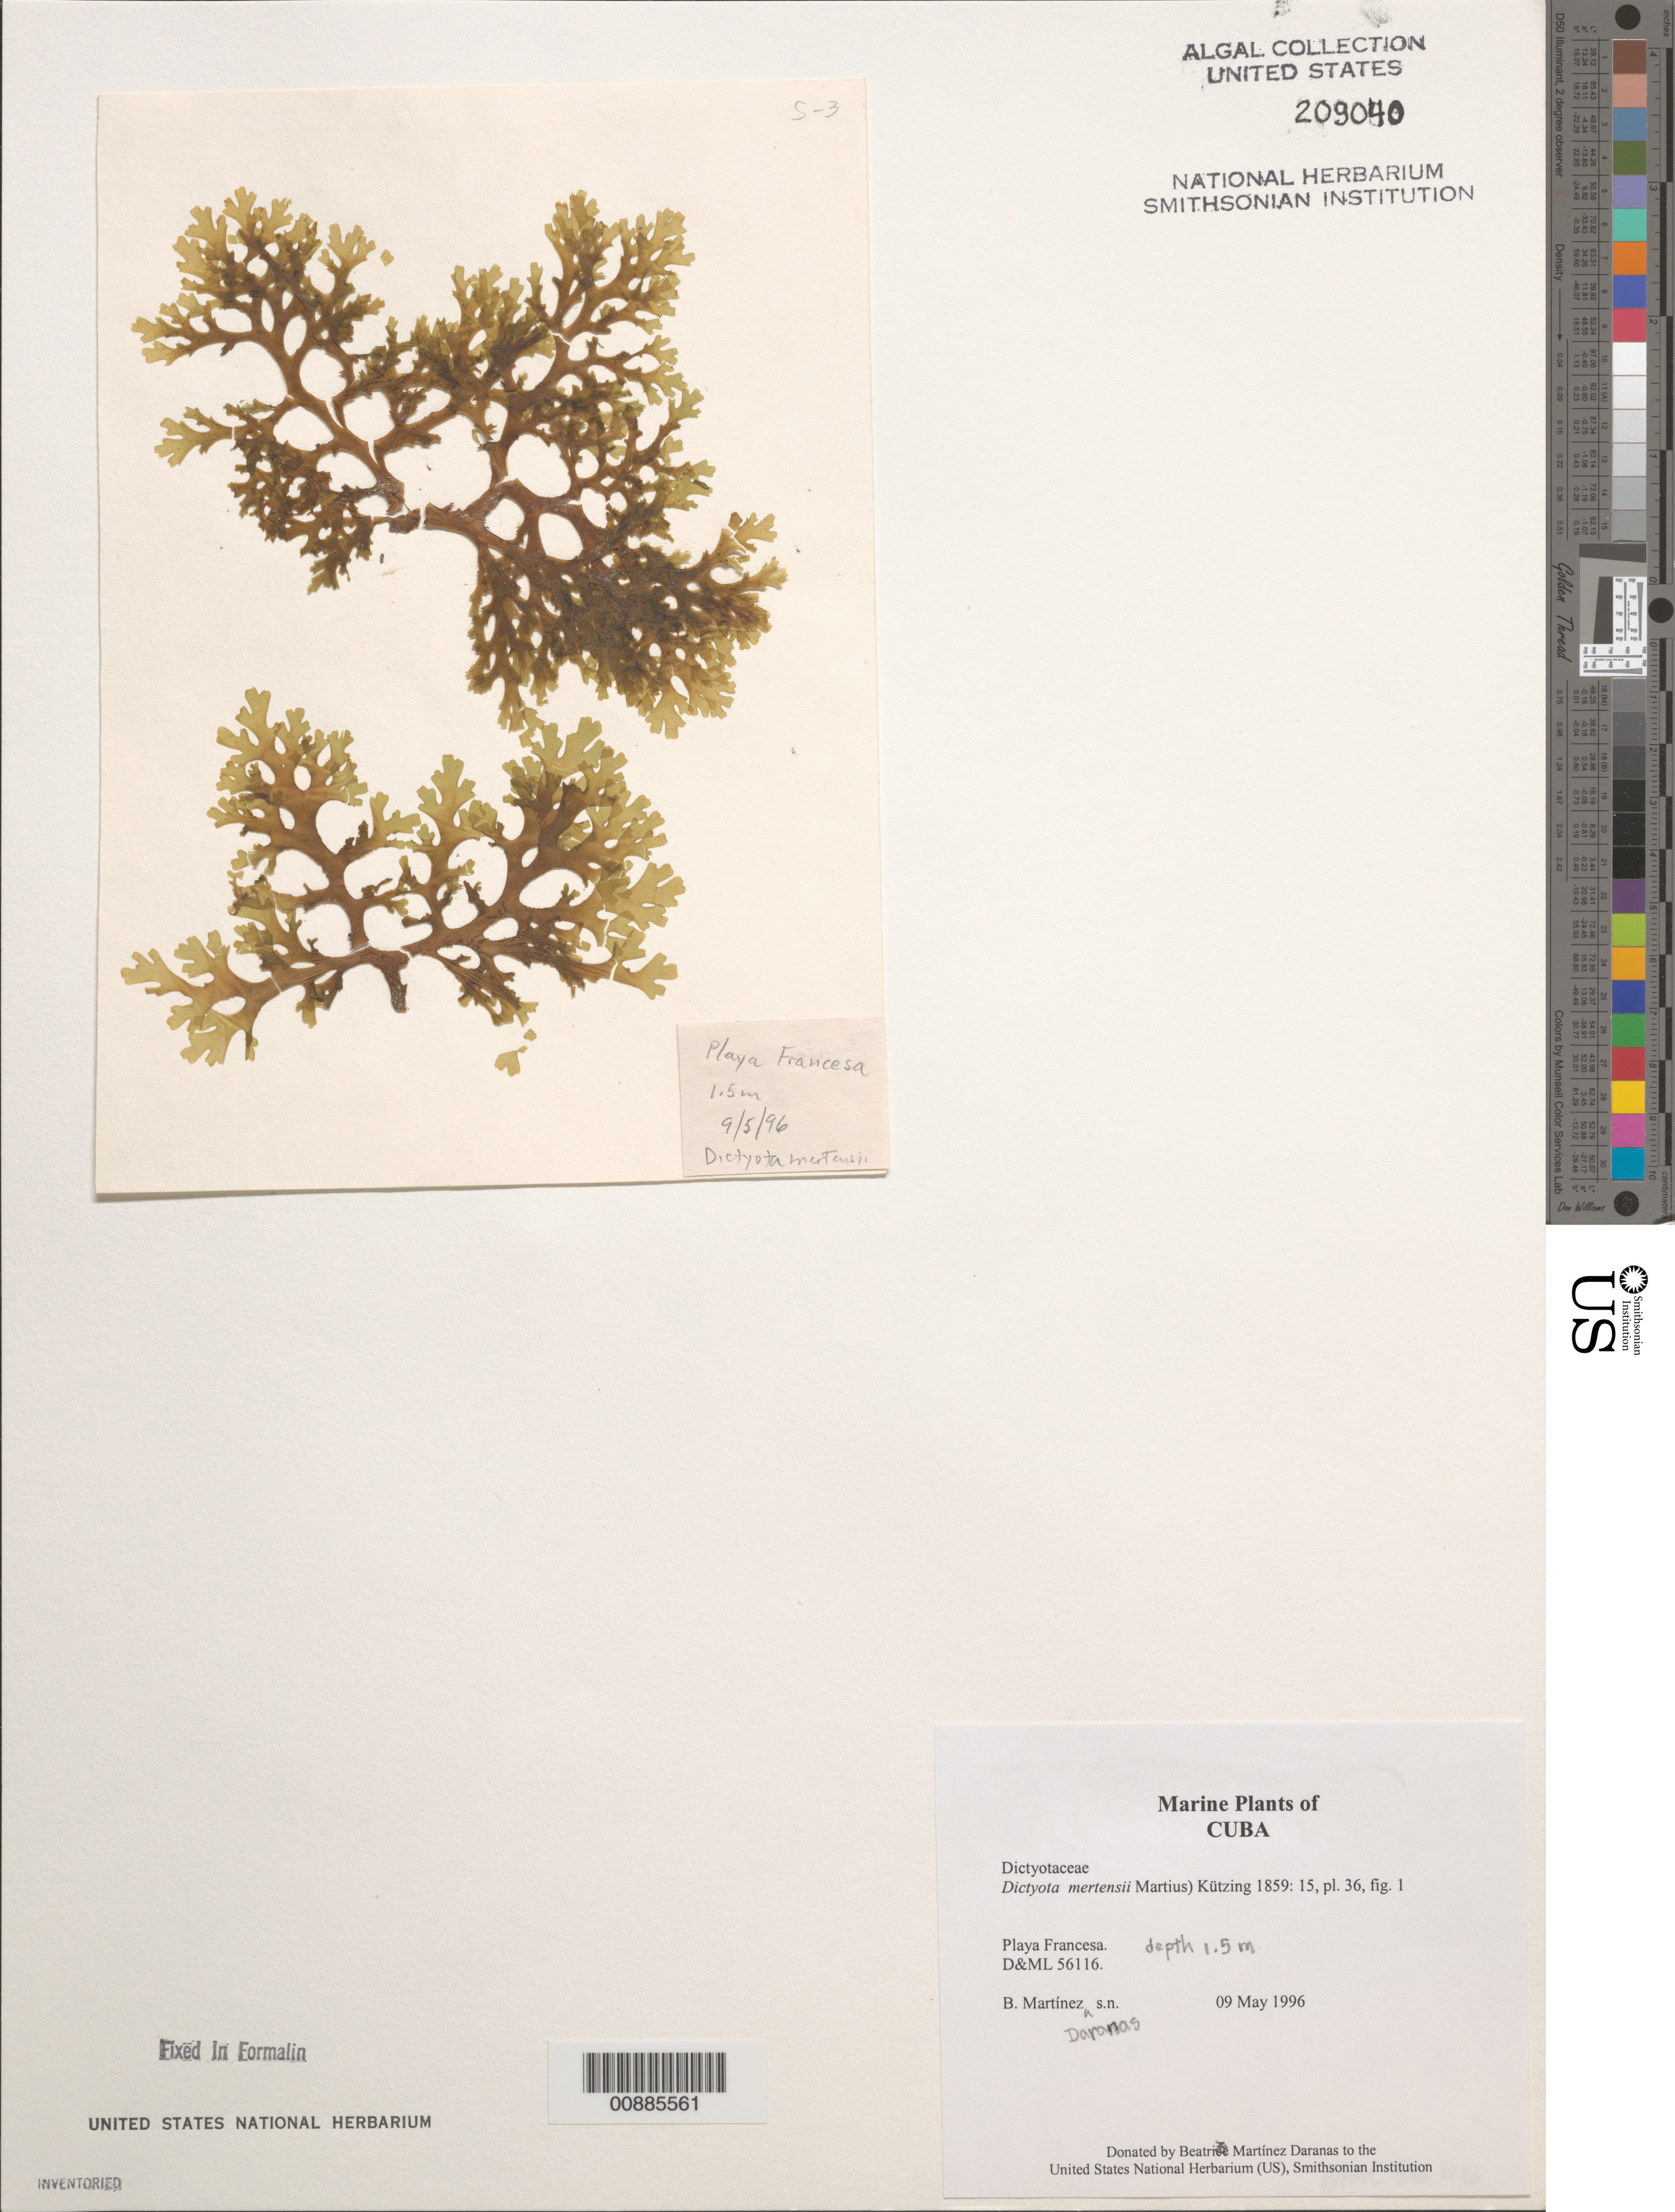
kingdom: Chromista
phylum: Ochrophyta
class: Phaeophyceae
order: Dictyotales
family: Dictyotaceae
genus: Dictyota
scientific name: Dictyota mertensii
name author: (C. Mart.) Kütz.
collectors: B. Martinez Daranas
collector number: D&ML 56116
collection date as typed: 09 May 1996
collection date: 1996-05-09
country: Cuba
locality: Playa Francesa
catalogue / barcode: US 209040